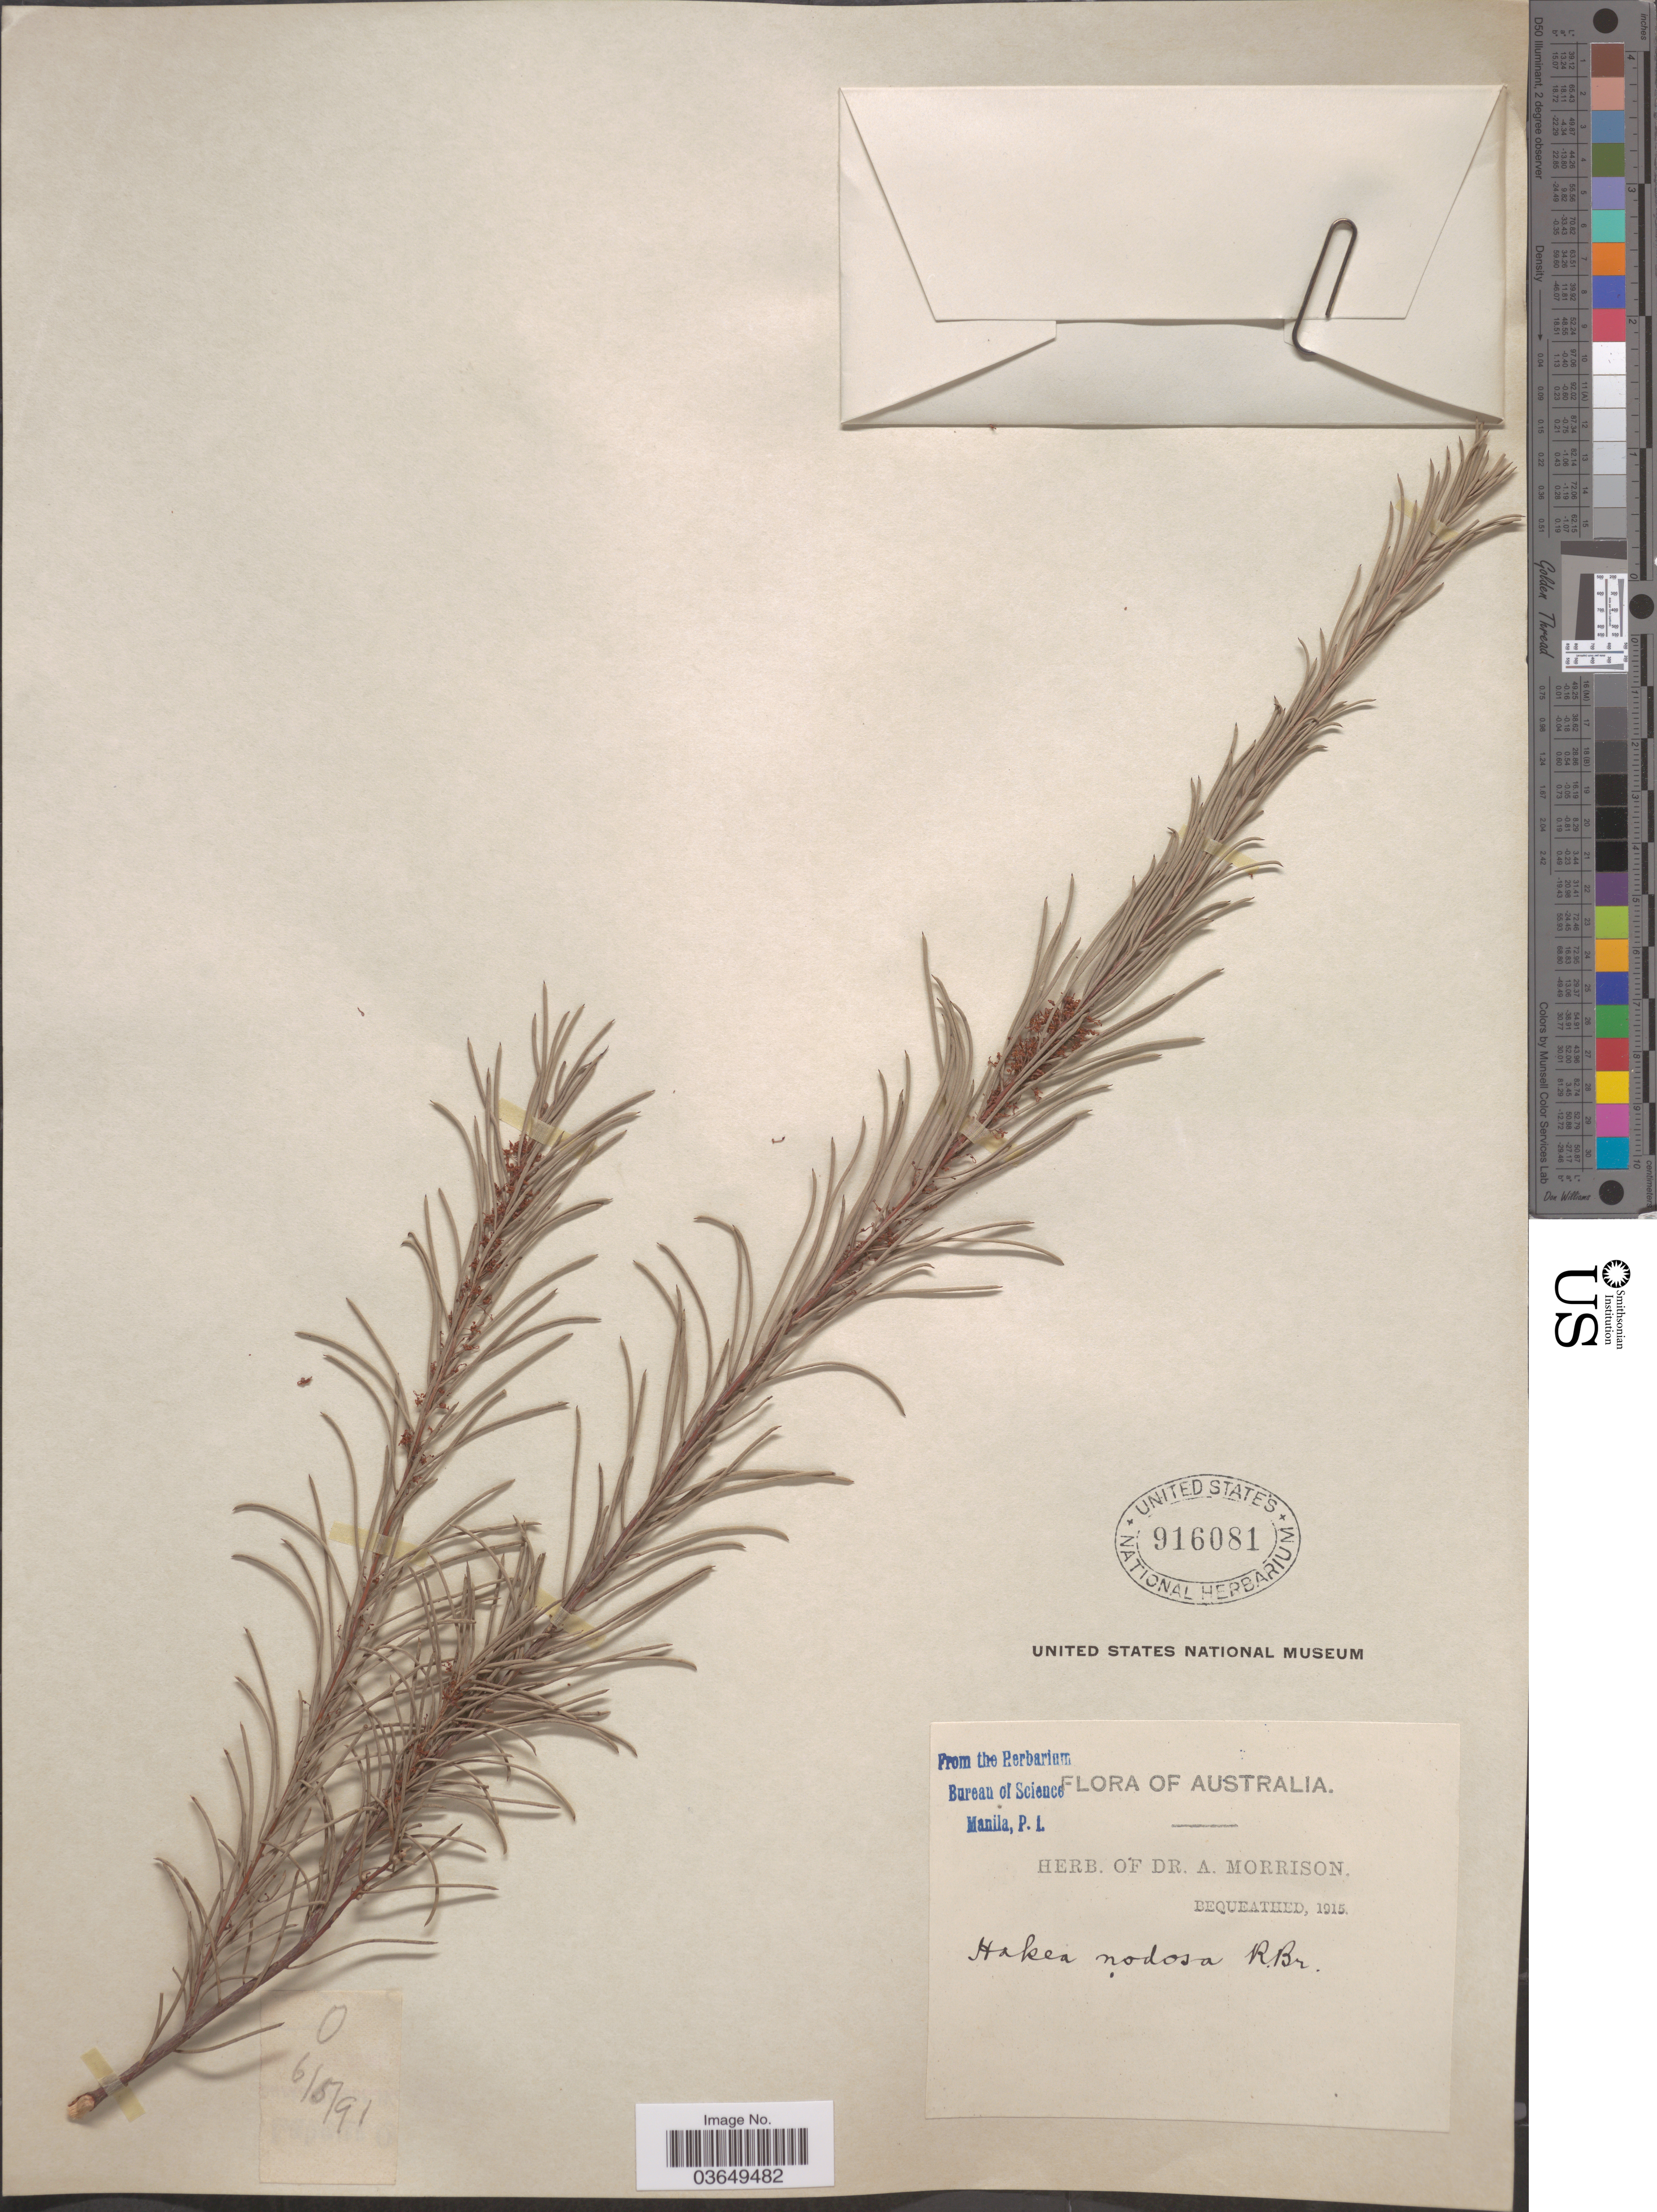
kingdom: Plantae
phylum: Tracheophyta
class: Magnoliopsida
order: Proteales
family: Proteaceae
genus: Hakea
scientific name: Hakea nodosa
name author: Meisn.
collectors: ex herb. Dr. A. Morrison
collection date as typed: Transcribed d/m/y: 6/5/91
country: Australia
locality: O.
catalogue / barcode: US 916081